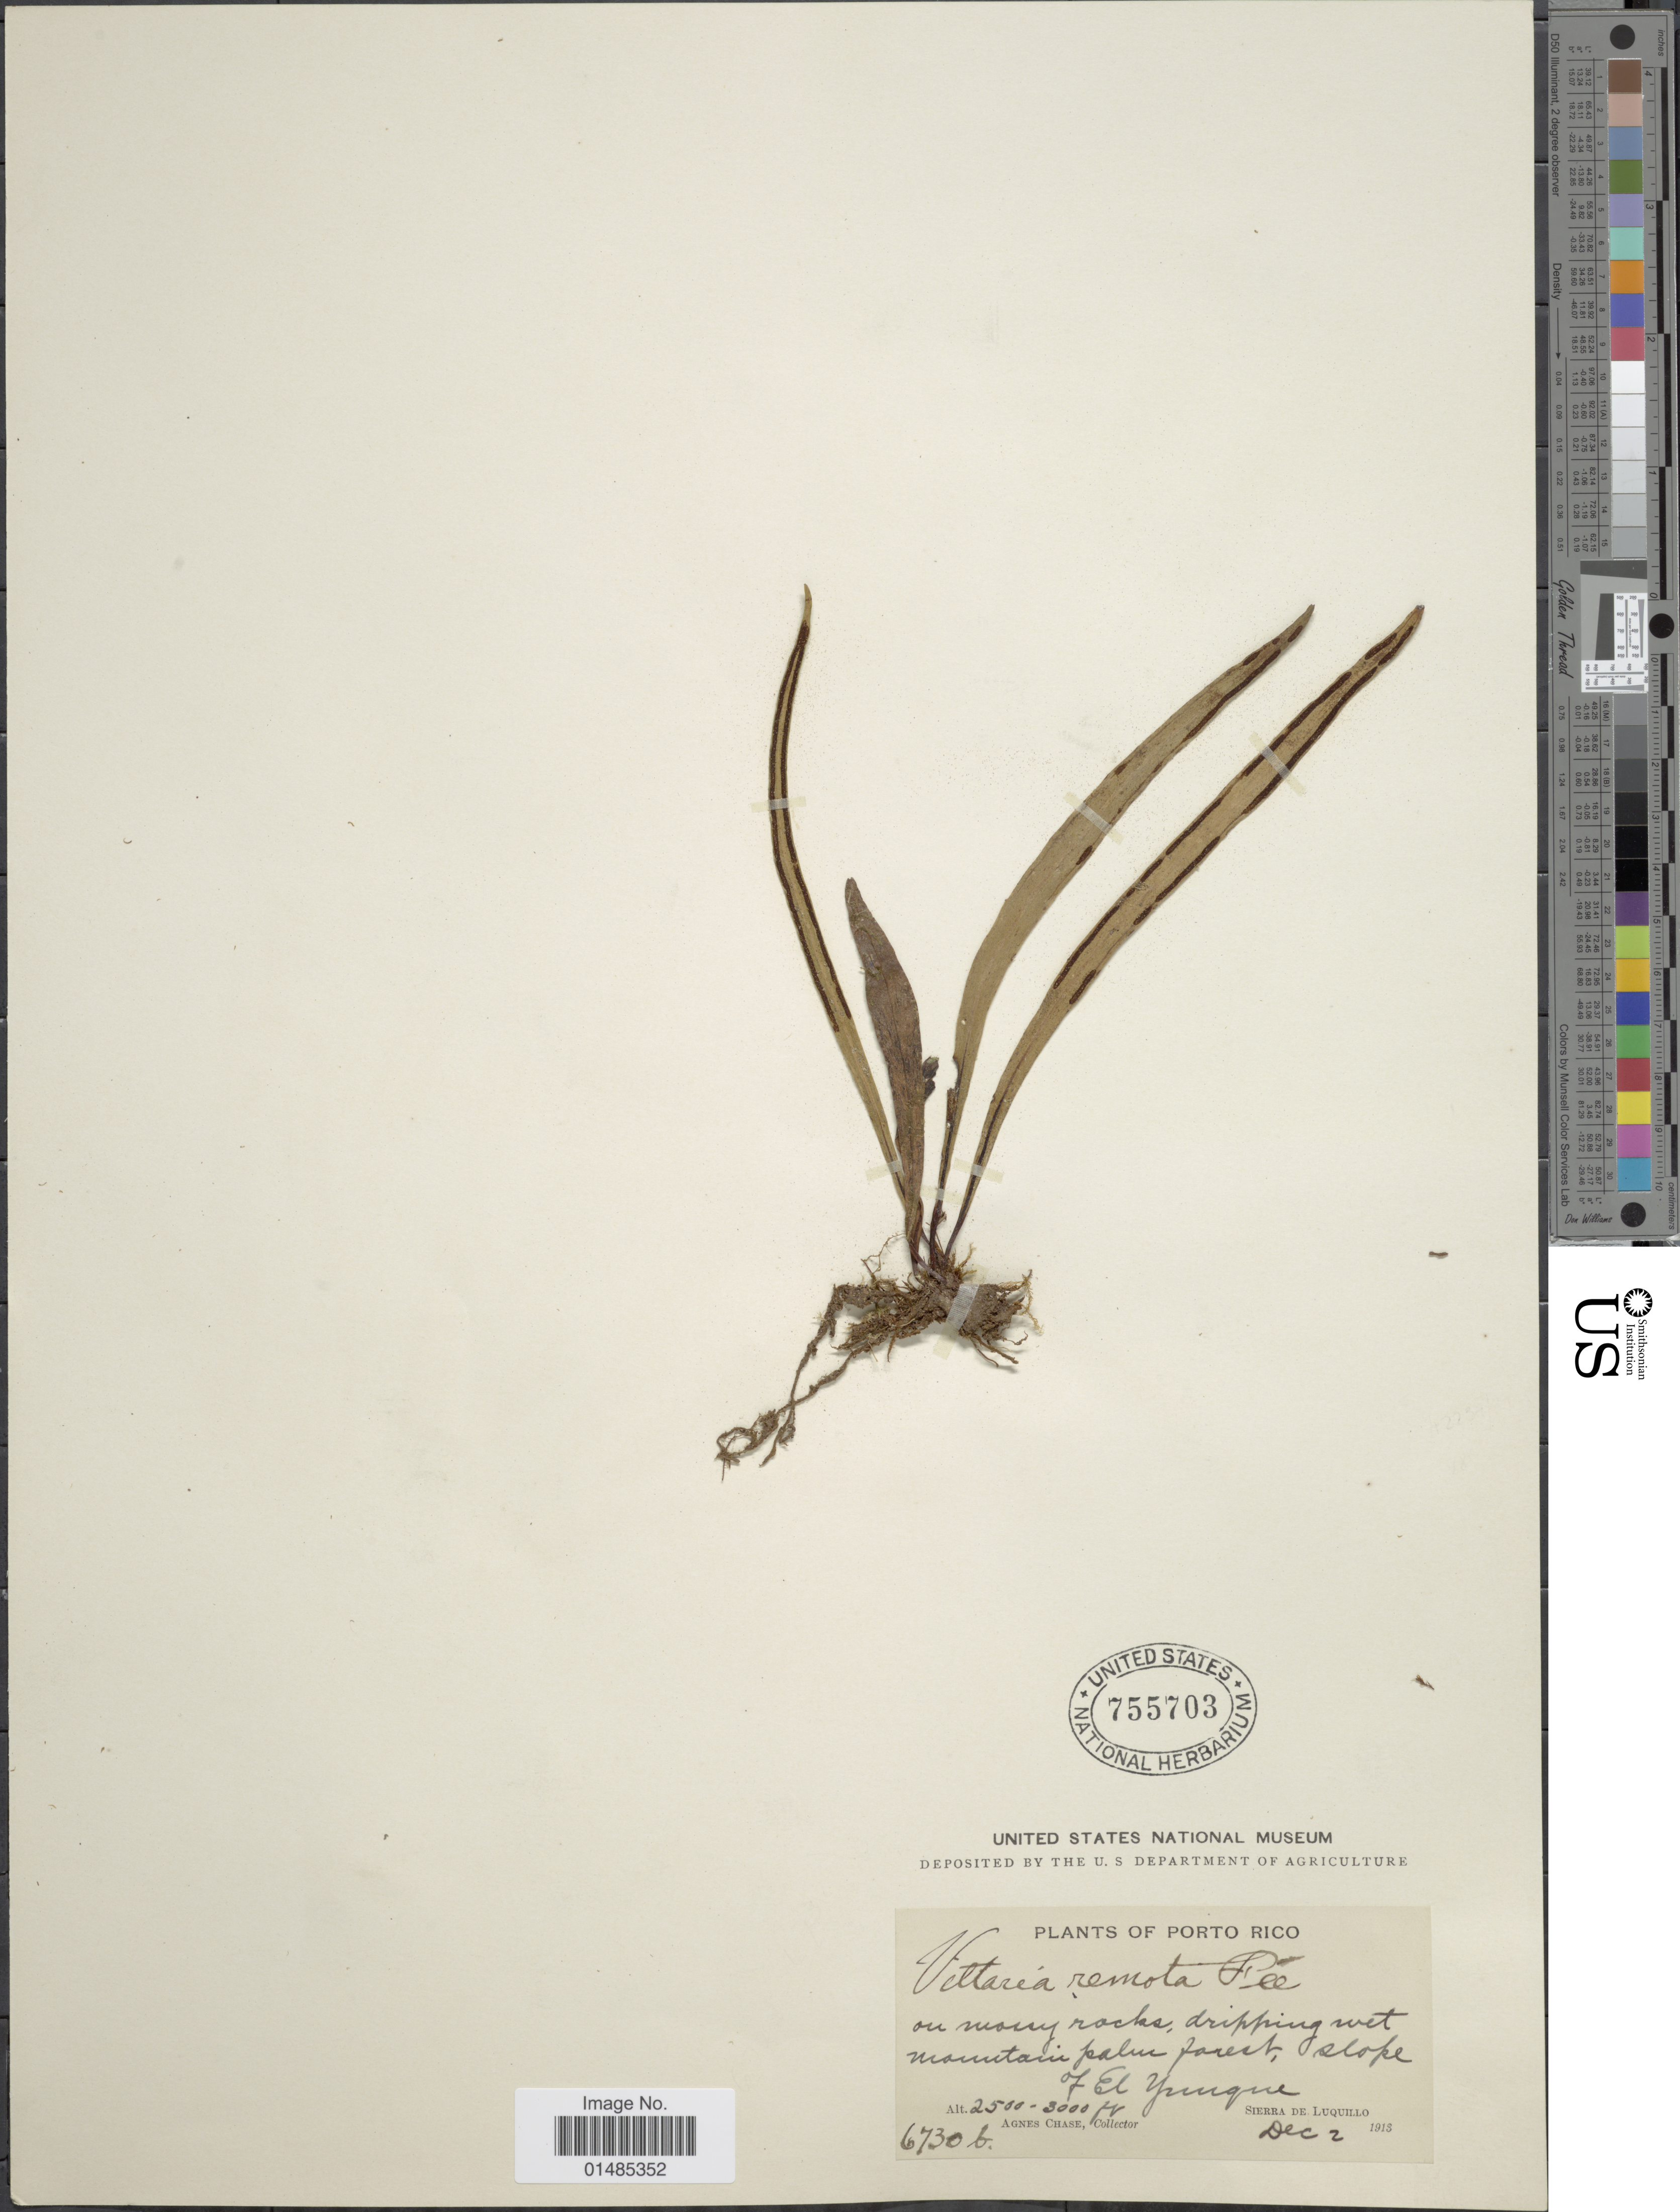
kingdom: Plantae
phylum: Tracheophyta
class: Polypodiopsida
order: Polypodiales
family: Pteridaceae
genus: Radiovittaria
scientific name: Radiovittaria remota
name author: (Fée) E.H. Crane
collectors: A. Chase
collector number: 6730b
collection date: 1913-12-02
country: Puerto Rico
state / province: Luquillo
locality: On mossy rocks, dripping wet mountain palm forest, slope of El Yunque.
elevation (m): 762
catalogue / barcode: US 755703